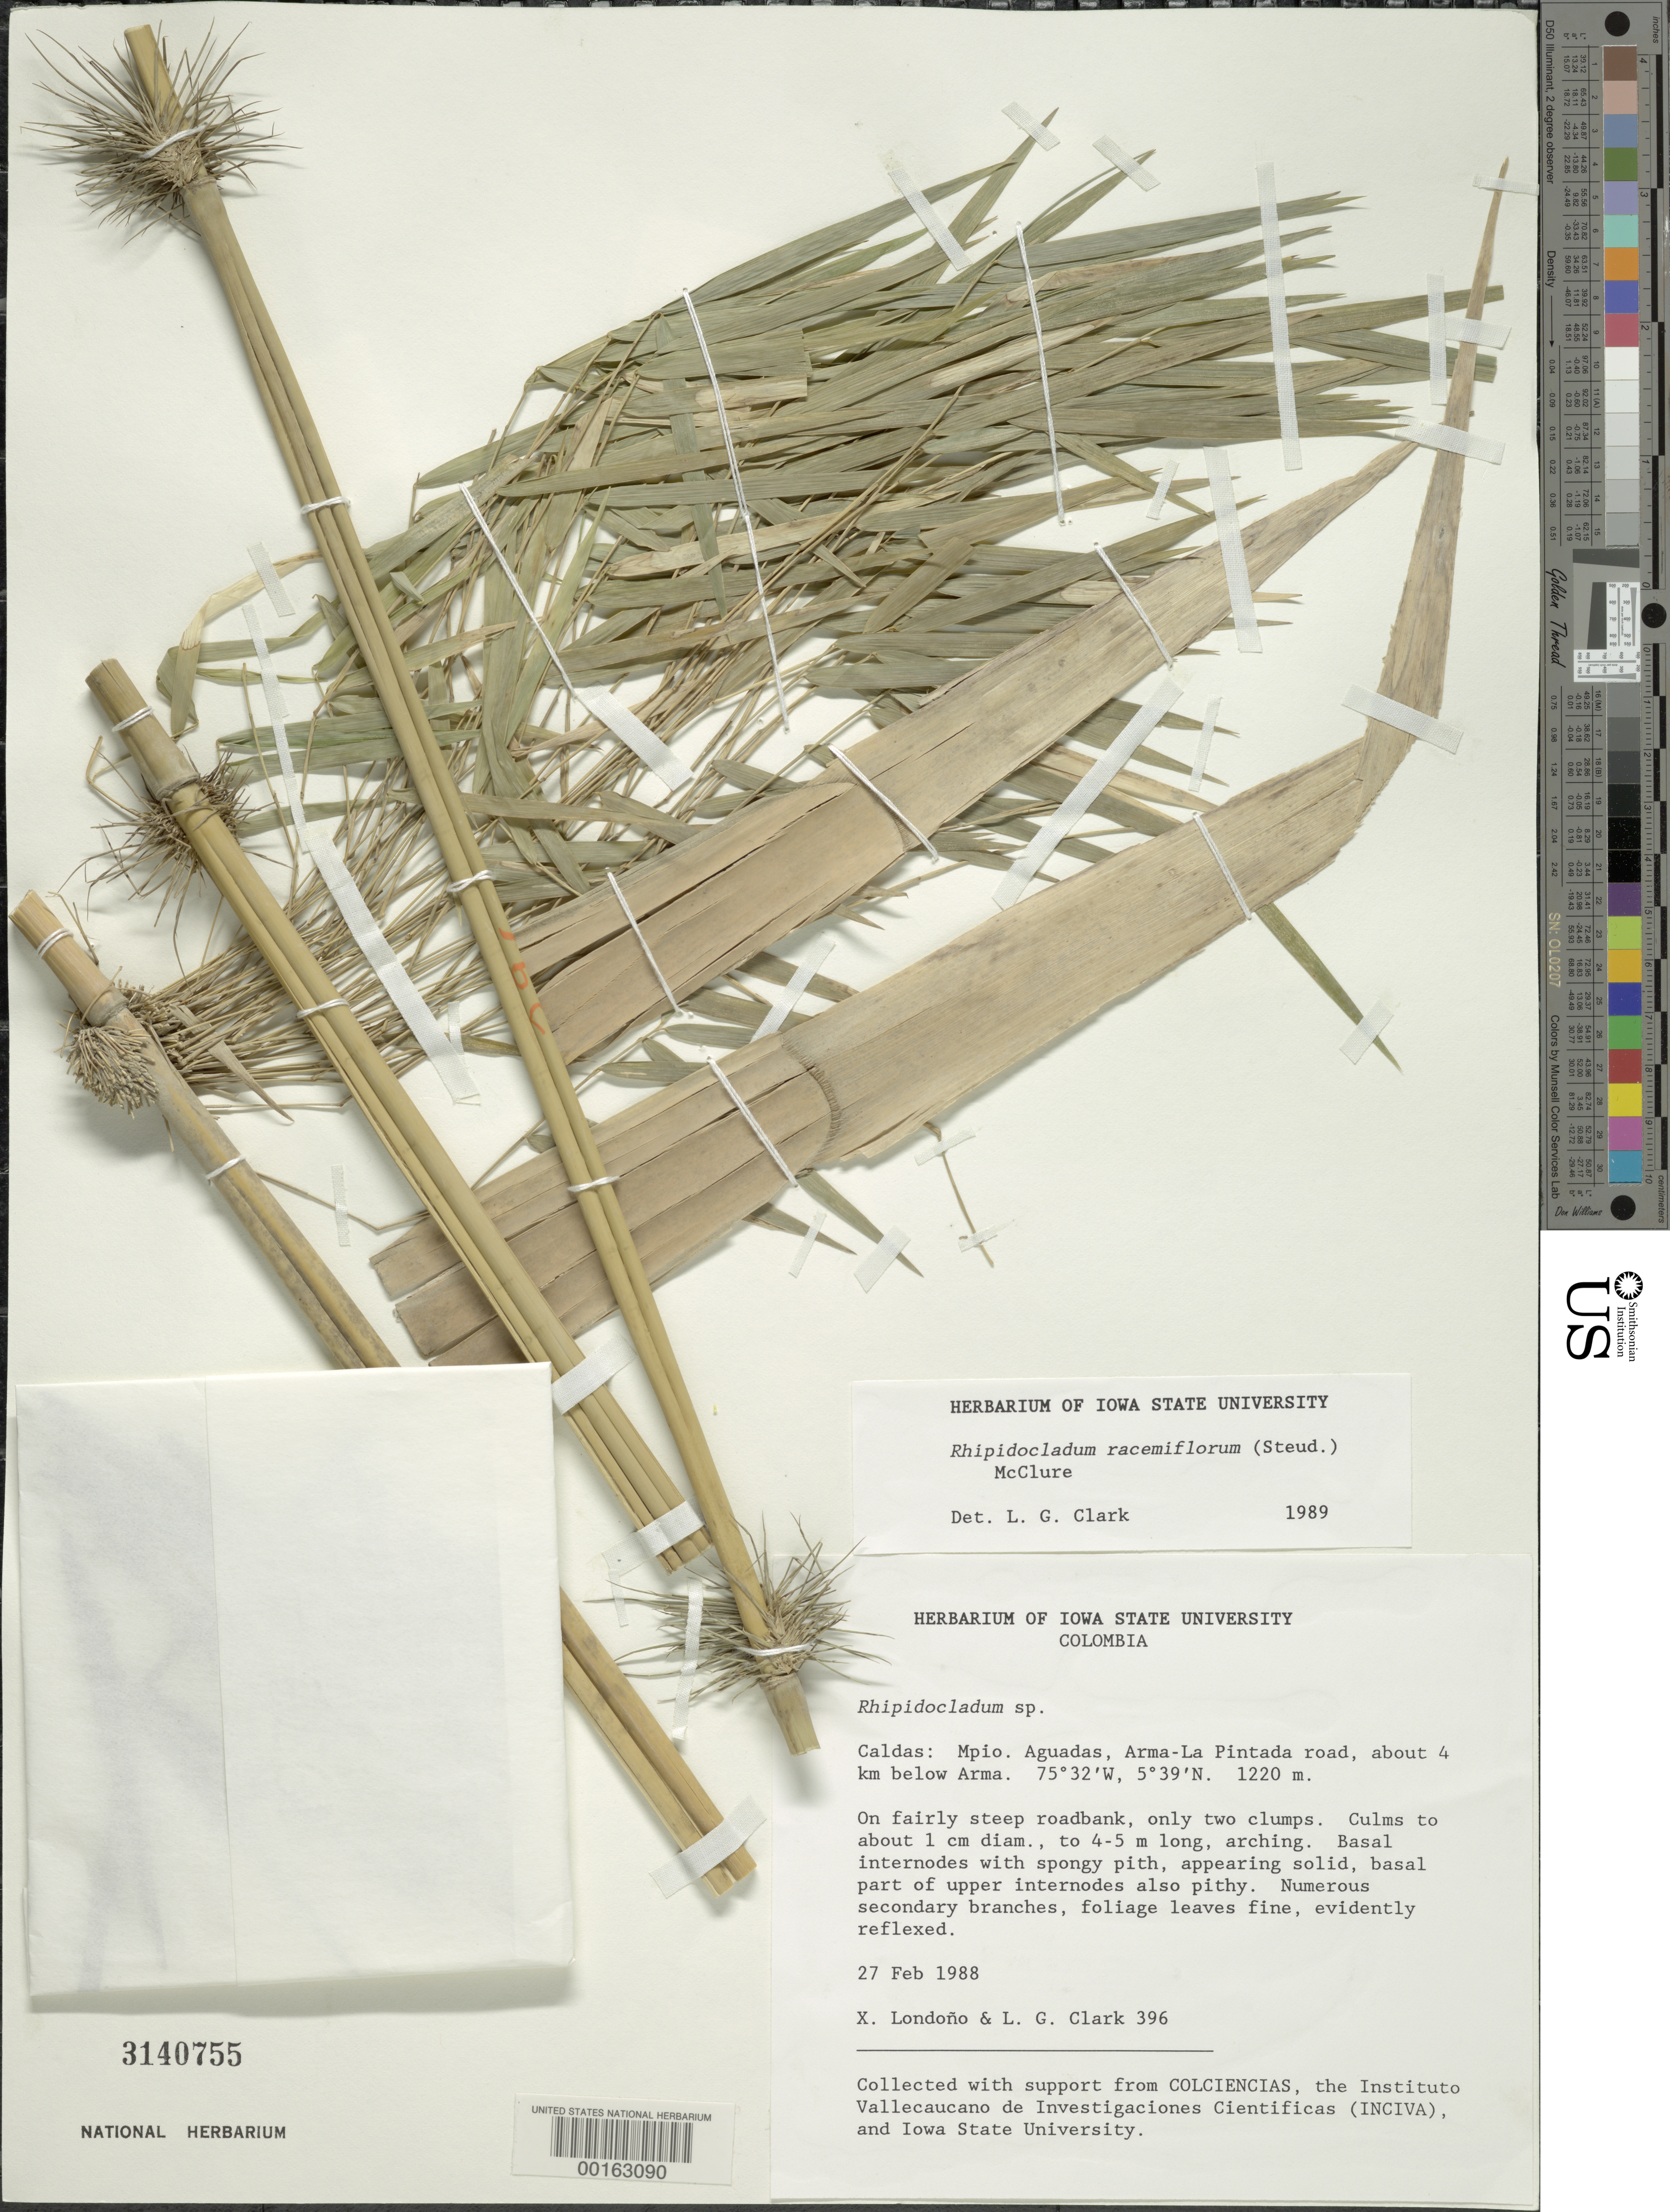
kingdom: Plantae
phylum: Tracheophyta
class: Liliopsida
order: Poales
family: Poaceae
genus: Rhipidocladum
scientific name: Rhipidocladum racemiflorum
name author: (Steud.) McClure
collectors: X. Londoño & L. G. Clark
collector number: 396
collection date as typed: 27 Feb 1988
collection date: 1988-02-27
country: Colombia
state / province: Caldas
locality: AGuadas, Arma-la Pintada road, about 4 km below Arma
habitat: On fairly steep roadbank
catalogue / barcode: US 3140755